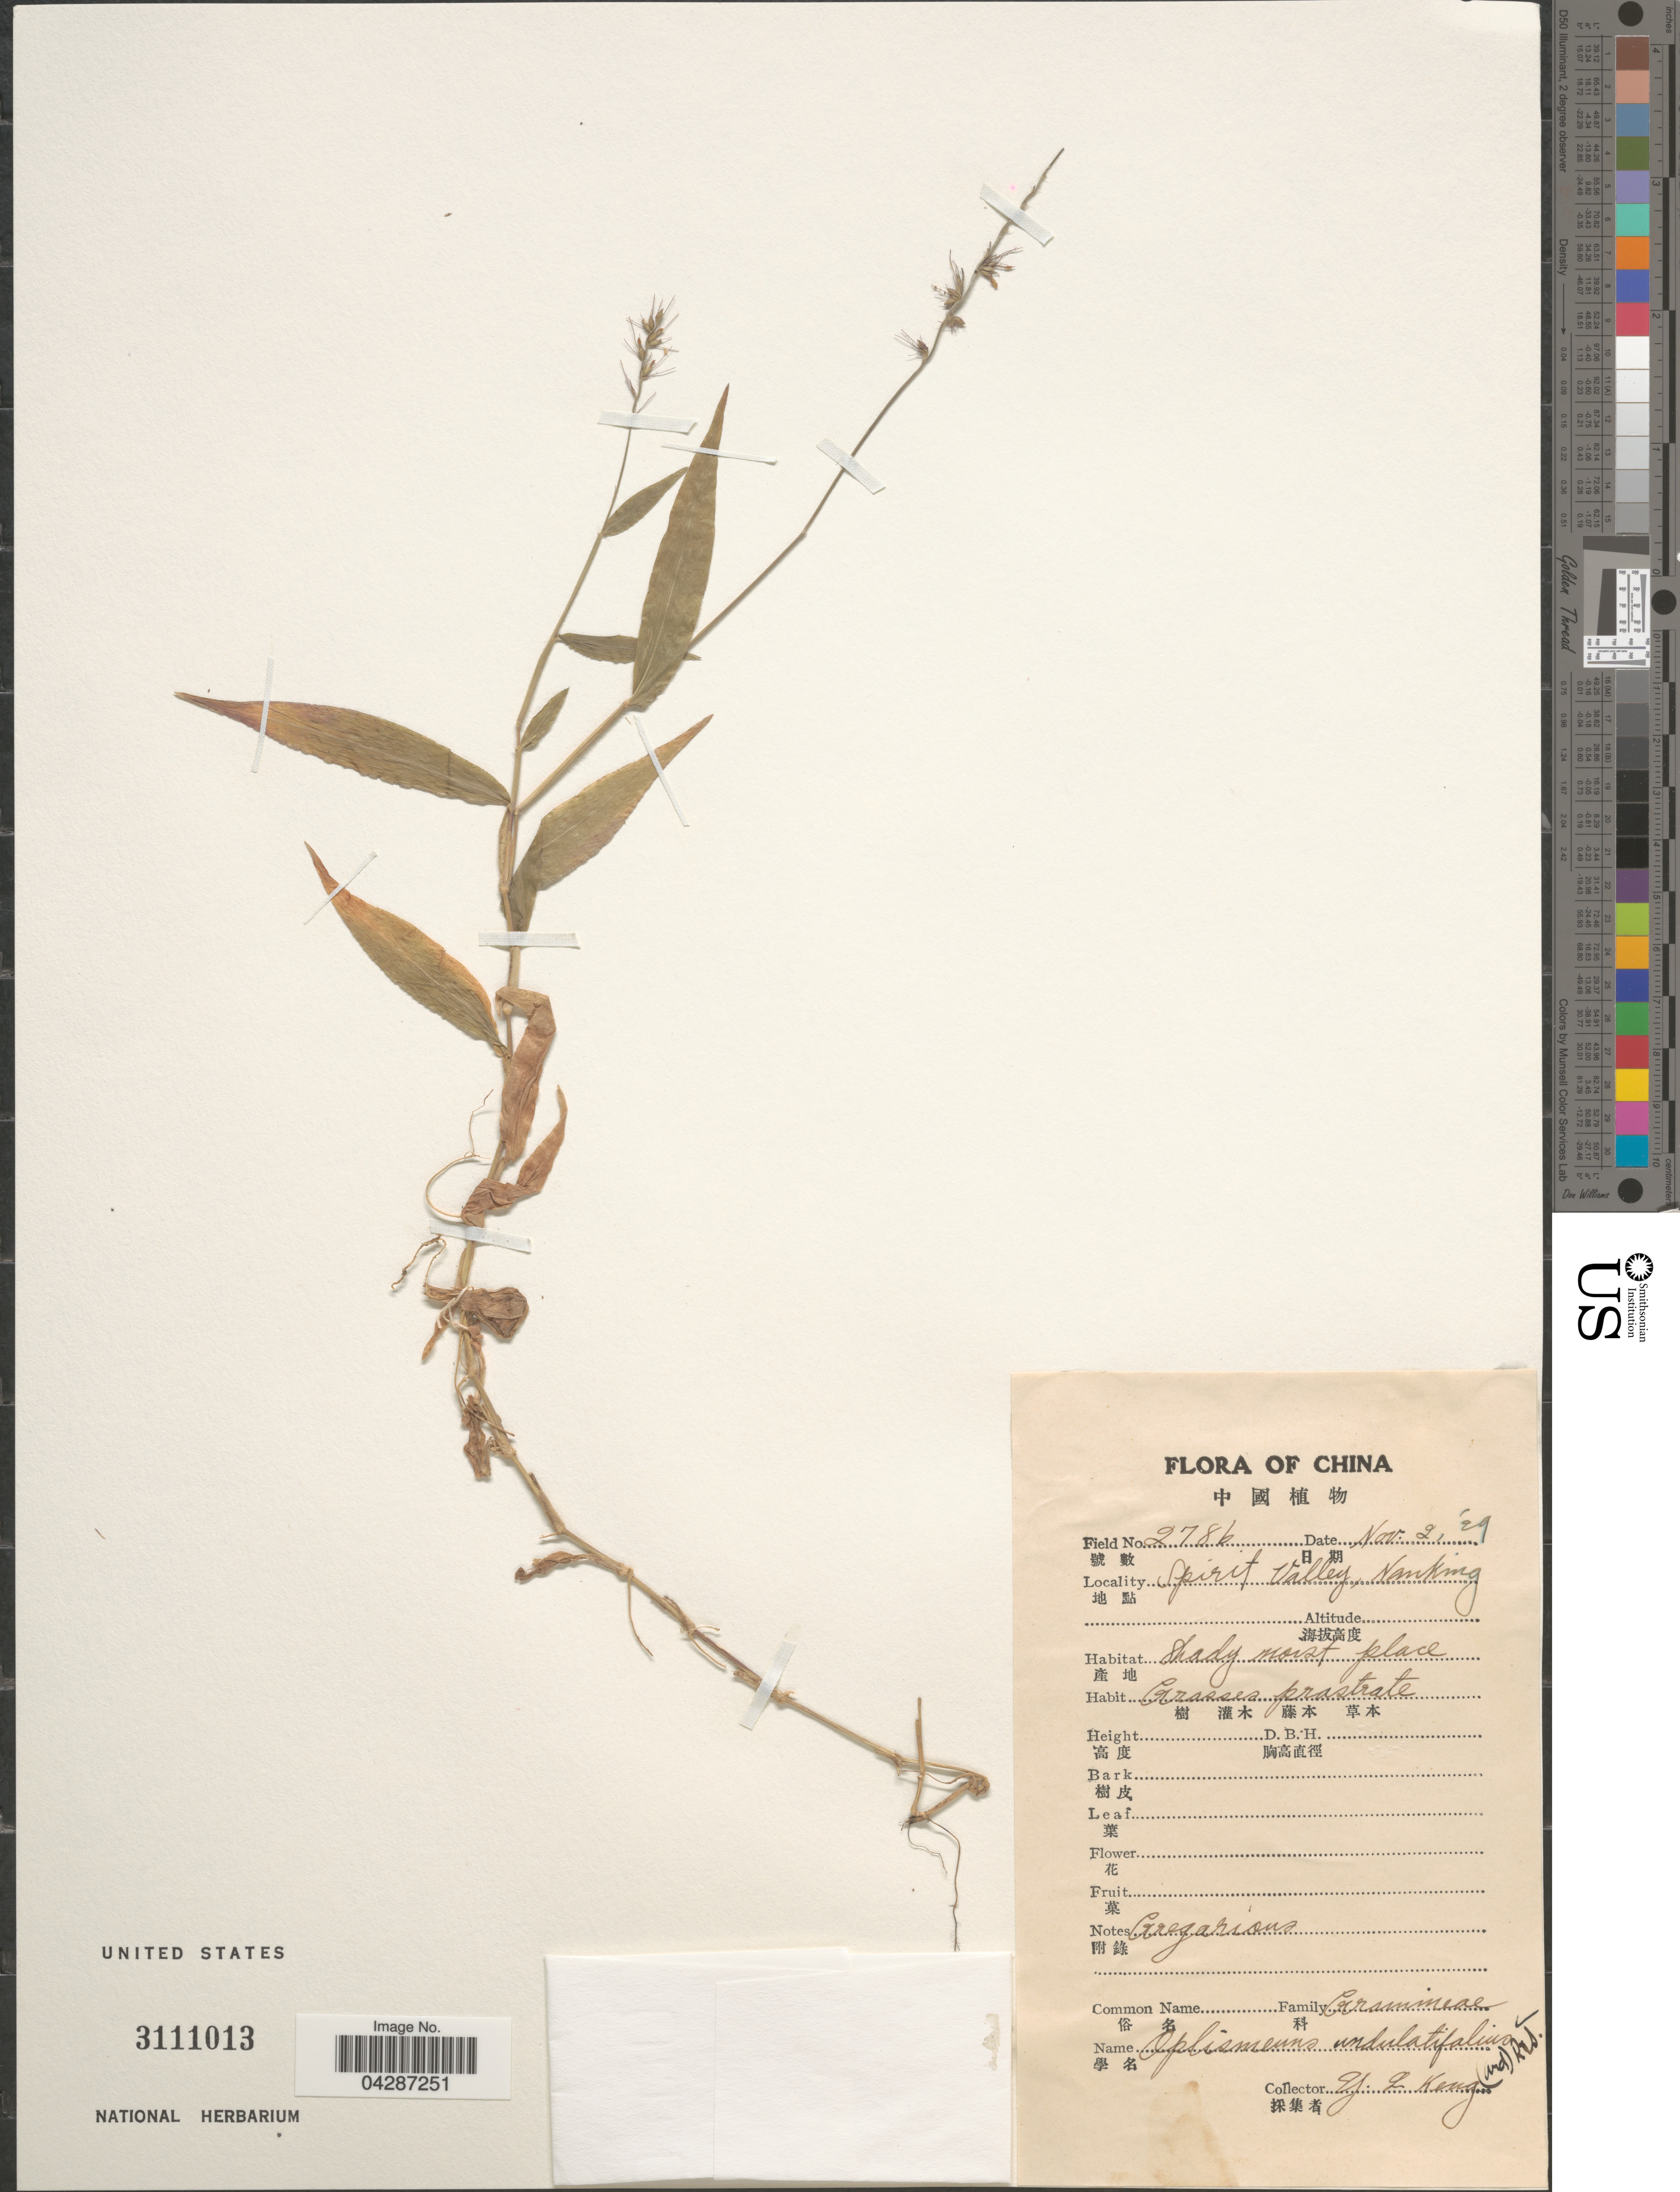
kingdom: Plantae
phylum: Tracheophyta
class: Liliopsida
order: Poales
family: Poaceae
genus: Oplismenus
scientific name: Oplismenus undulatifolius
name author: (Ard.) P. Beauv.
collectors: Y. L. Keng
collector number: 2786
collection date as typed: Transcribed d/m/y: 2/11/29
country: China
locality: Spirit Valley, Nanking.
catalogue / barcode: US 3111013